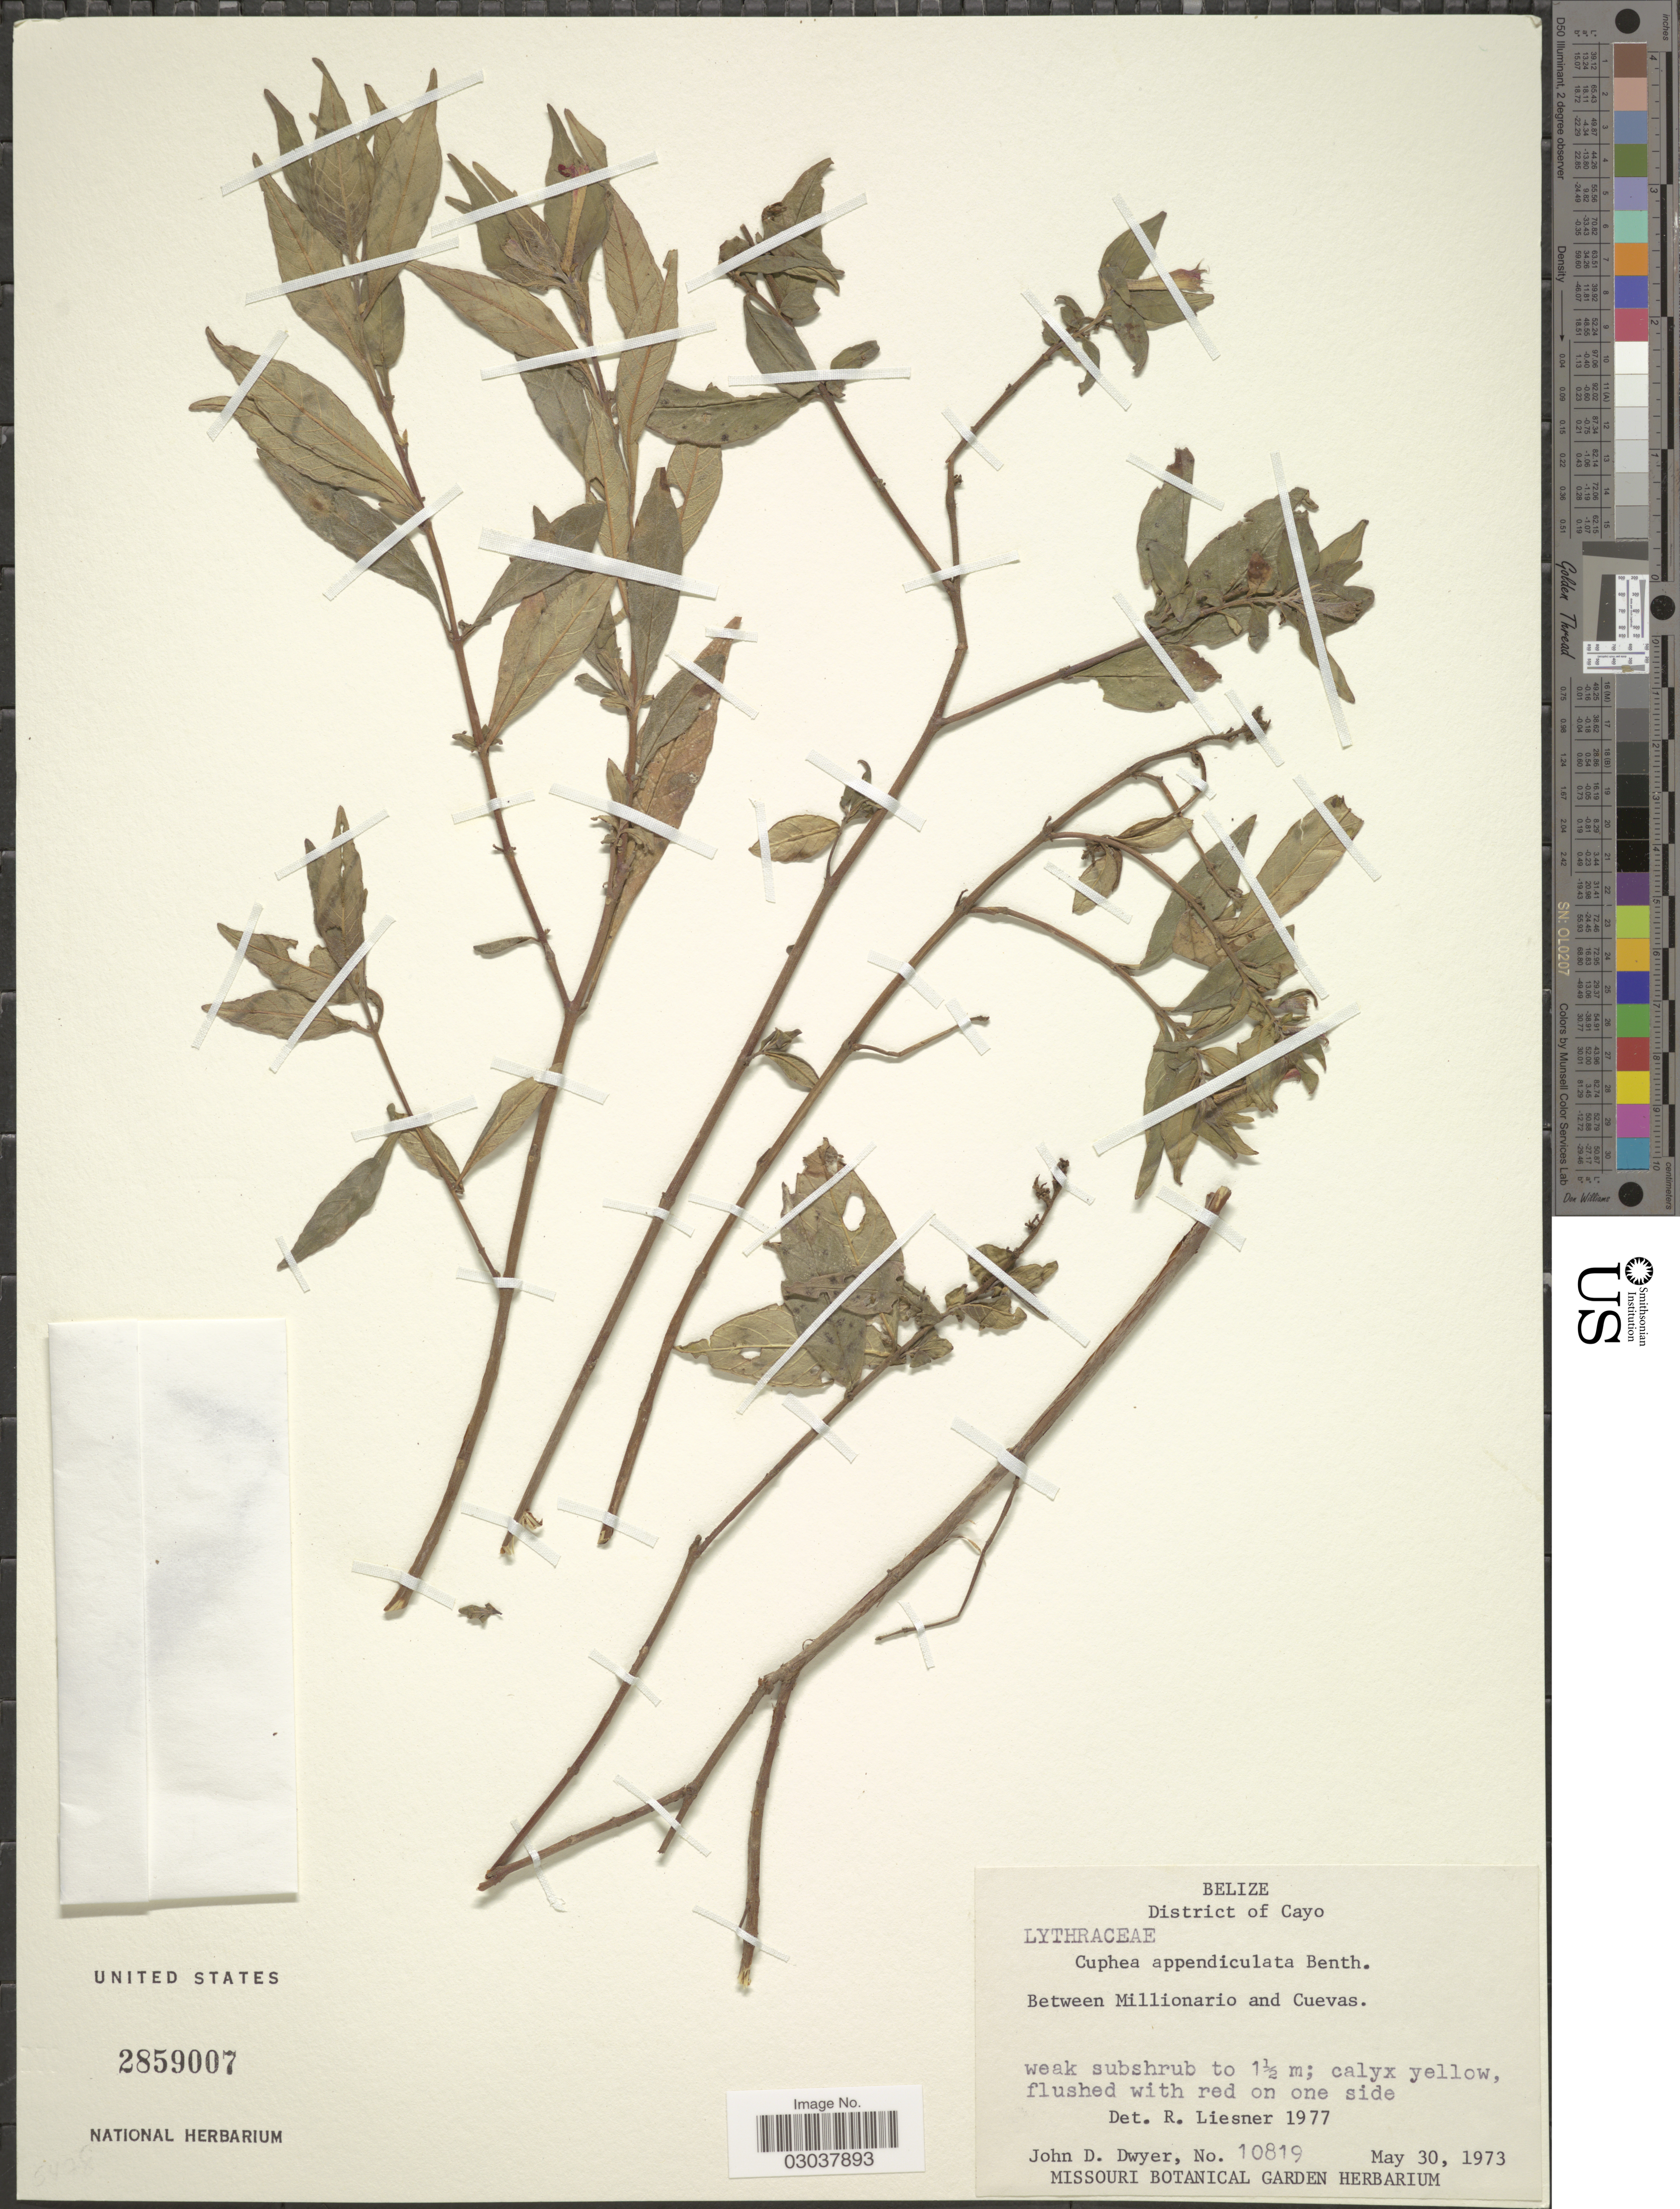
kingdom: Plantae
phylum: Tracheophyta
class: Magnoliopsida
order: Myrtales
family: Lythraceae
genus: Cuphea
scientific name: Cuphea appendiculata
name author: Benth.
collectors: J. D. Dwyer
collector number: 10819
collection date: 1973-05-30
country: Belize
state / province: Cayo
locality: District of Cayo. Between Millionario and Cuevas.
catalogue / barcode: US 2859007